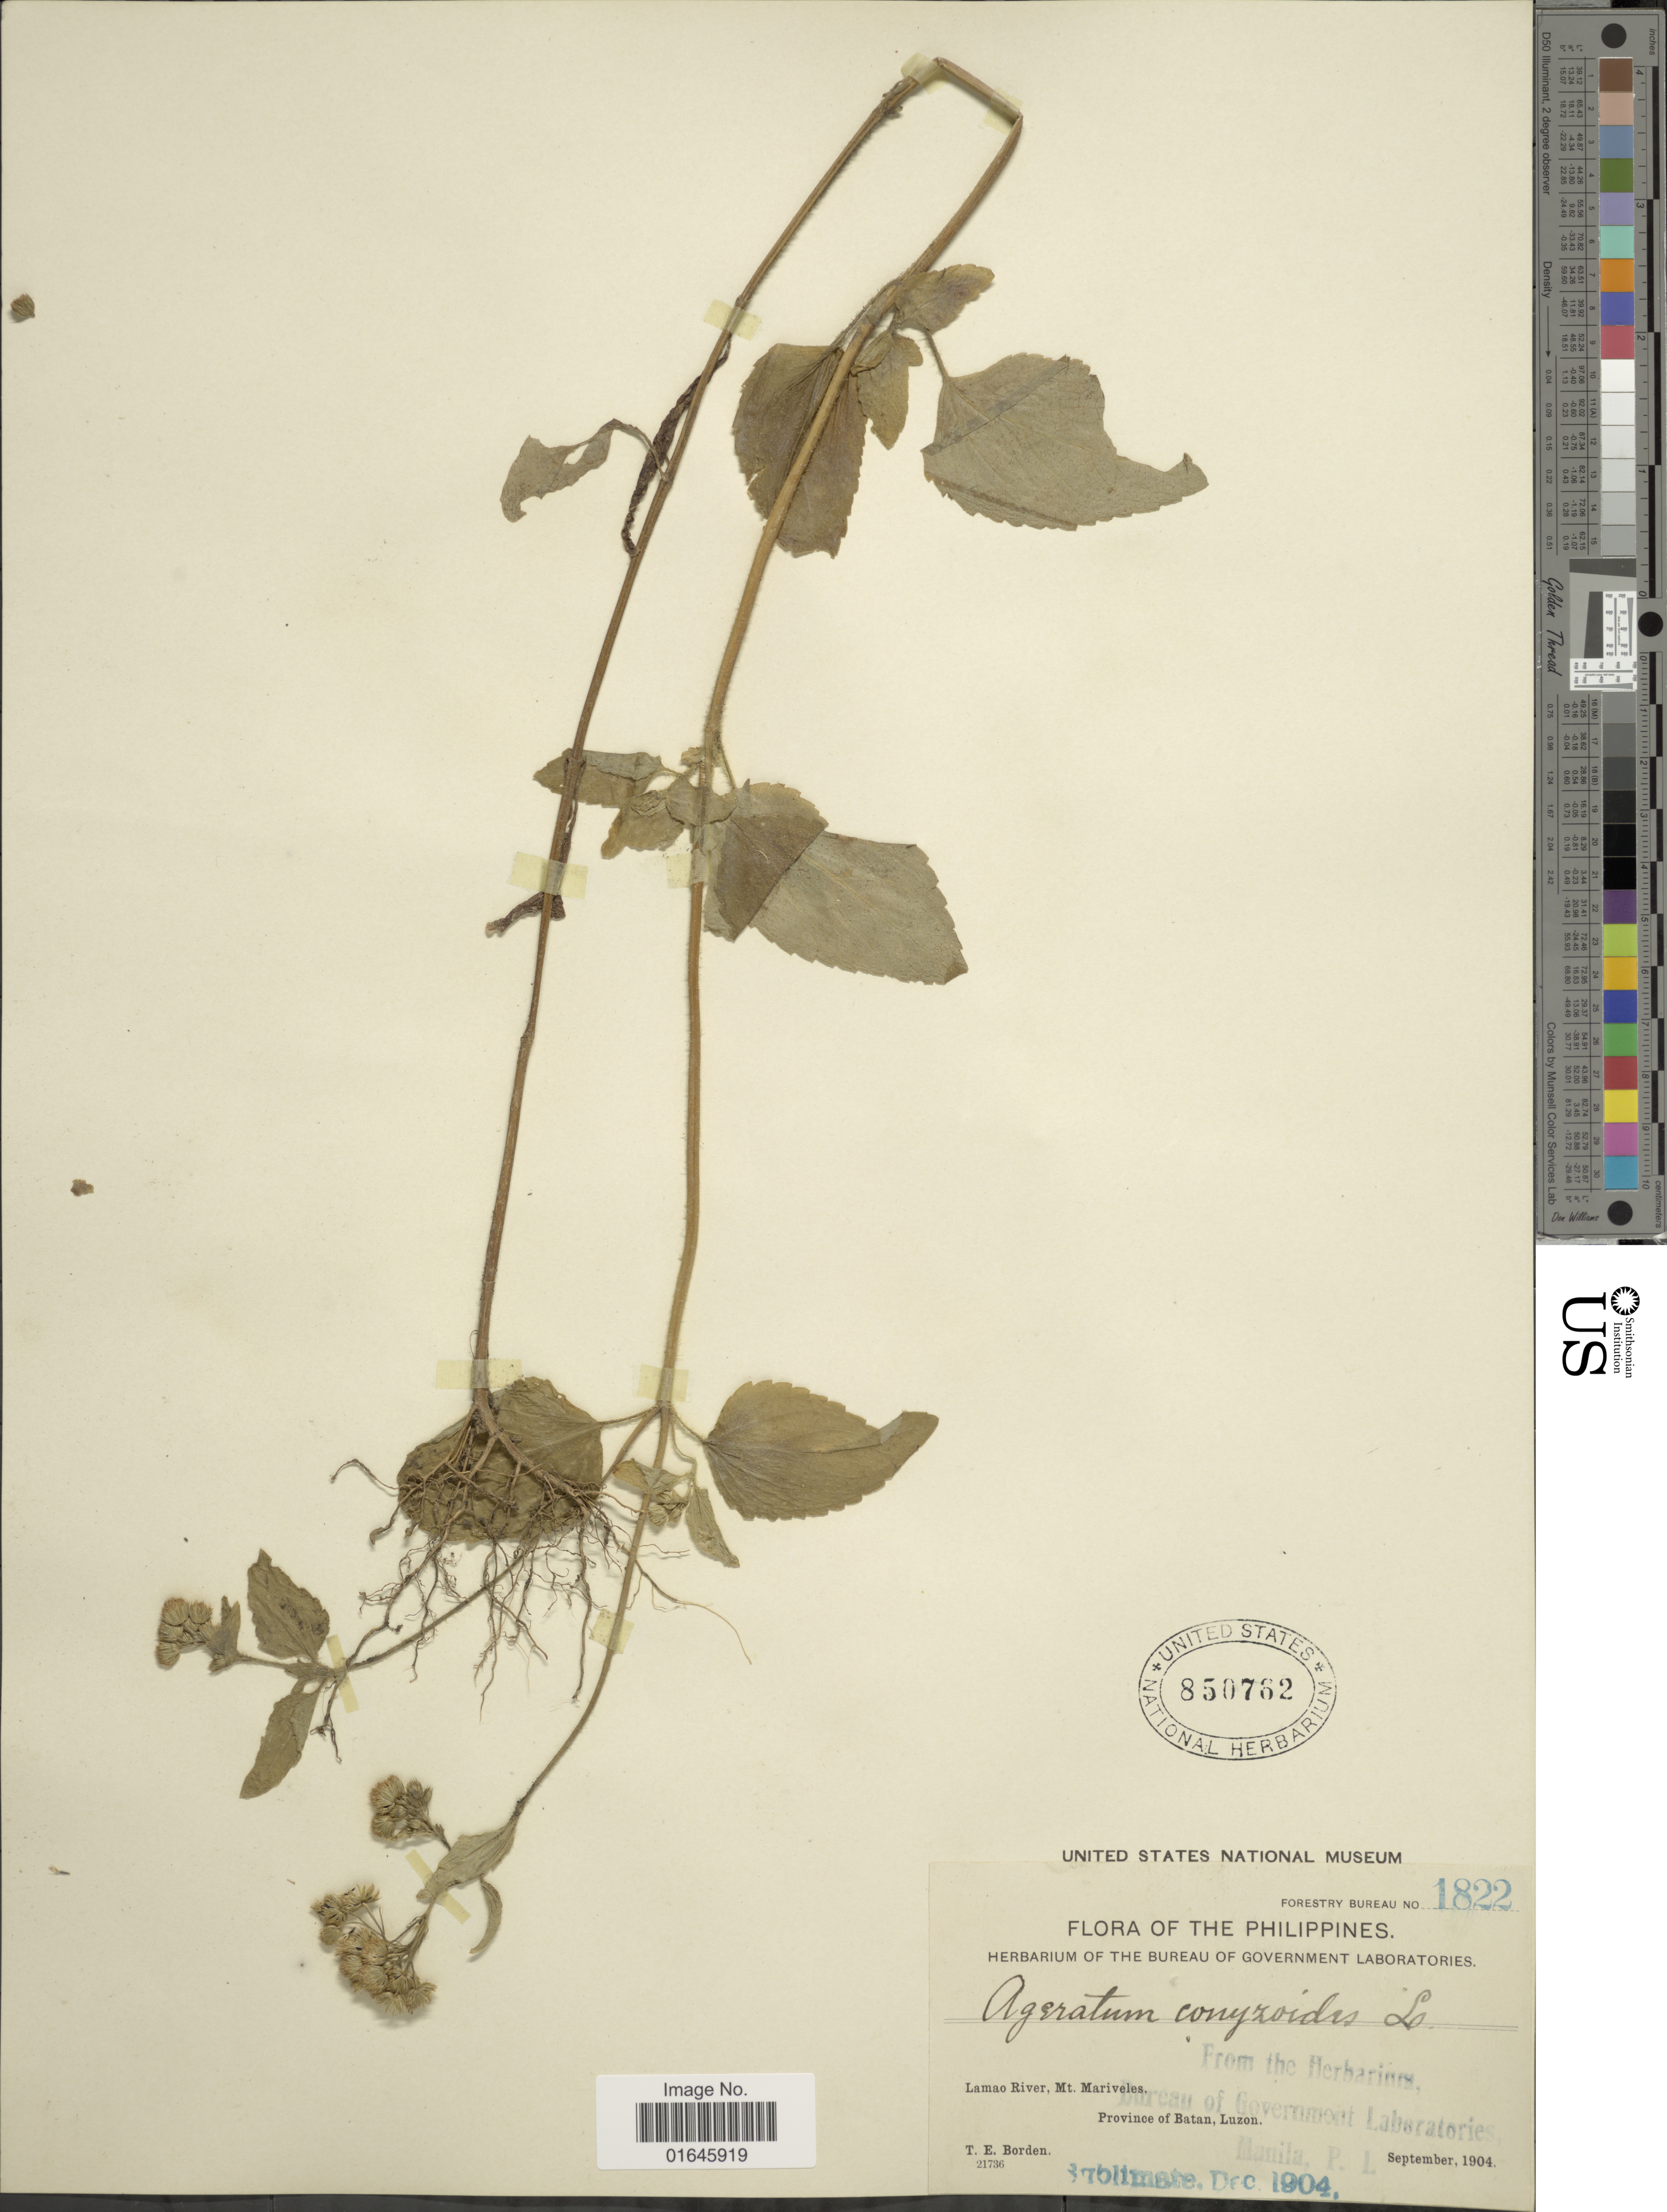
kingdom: Plantae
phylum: Tracheophyta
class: Magnoliopsida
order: Asterales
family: Asteraceae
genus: Ageratum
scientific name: Ageratum conyzoides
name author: L.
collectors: T. E. Borden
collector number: Forestry Bureau 1822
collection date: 1904-09/1904-12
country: Philippines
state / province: Cagayan Valley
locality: Lamao River, Mt. Marveles, Province of Bataan, Luzon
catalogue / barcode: US 850762